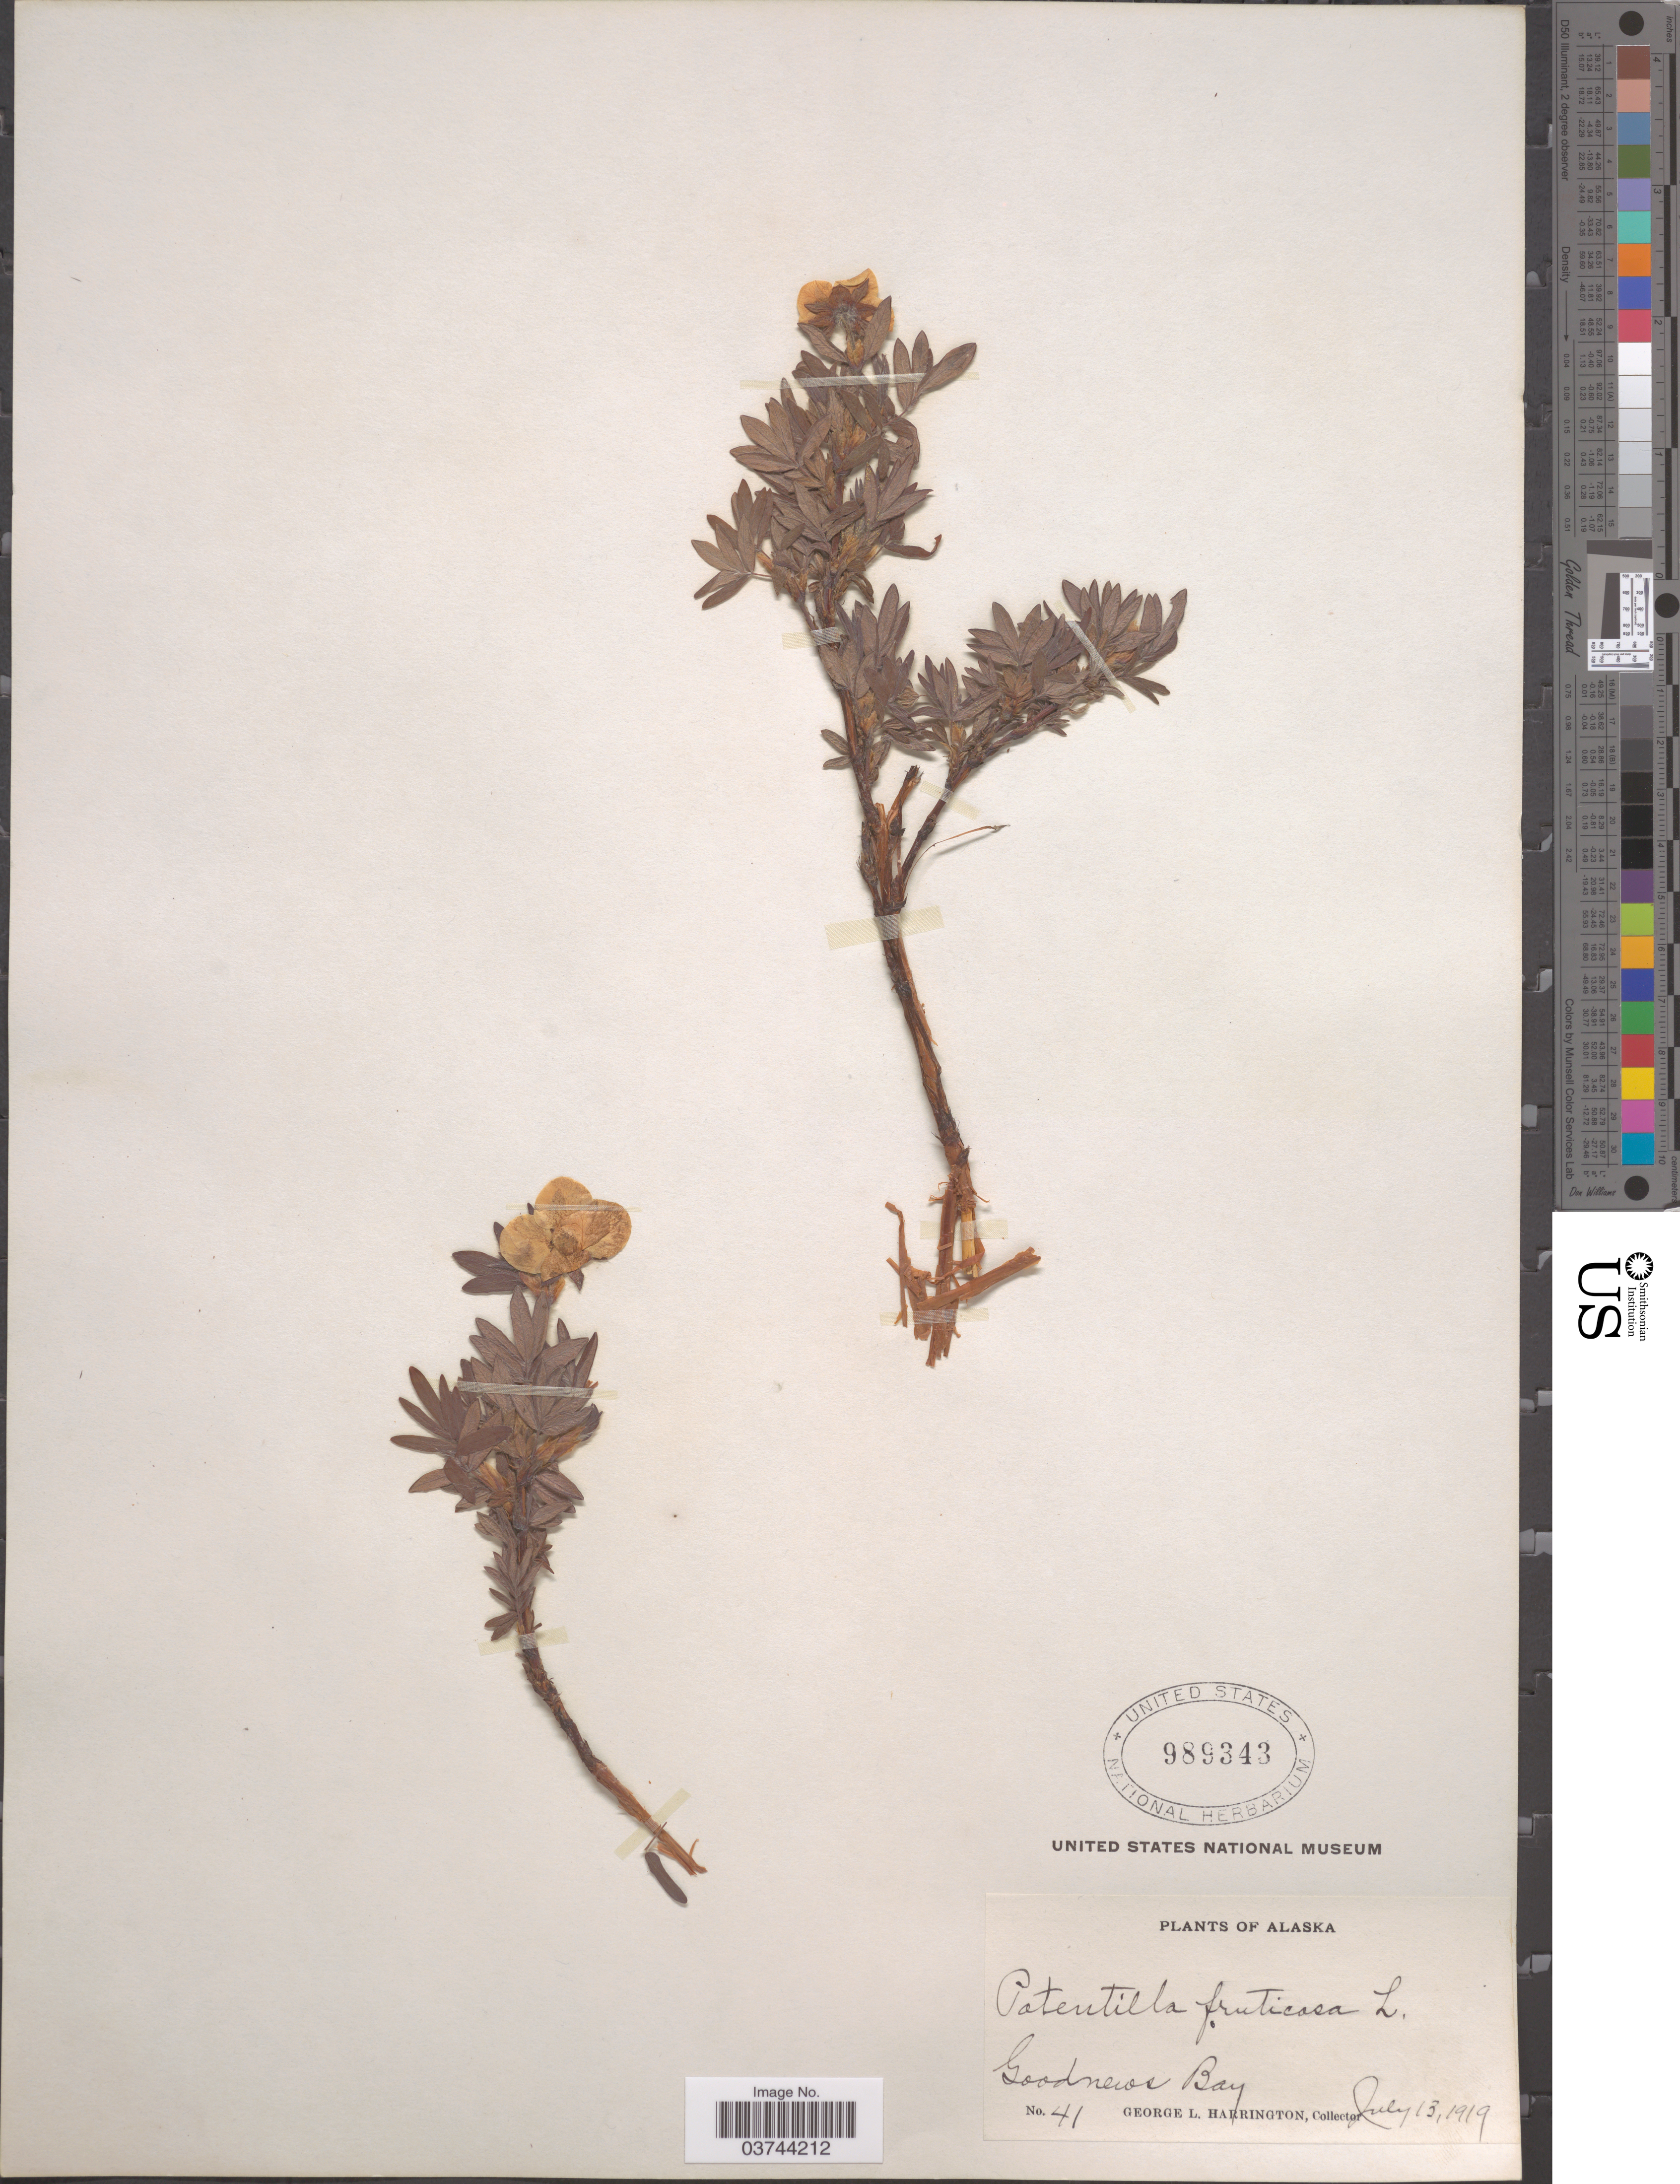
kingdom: Plantae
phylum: Tracheophyta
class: Magnoliopsida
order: Rosales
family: Rosaceae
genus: Dasiphora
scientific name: Dasiphora fruticosa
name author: (L.) Rydb.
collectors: G. Harrington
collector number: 41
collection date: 1919-07-13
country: United States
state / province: Alaska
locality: Goodnews Bay.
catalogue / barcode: US 989343